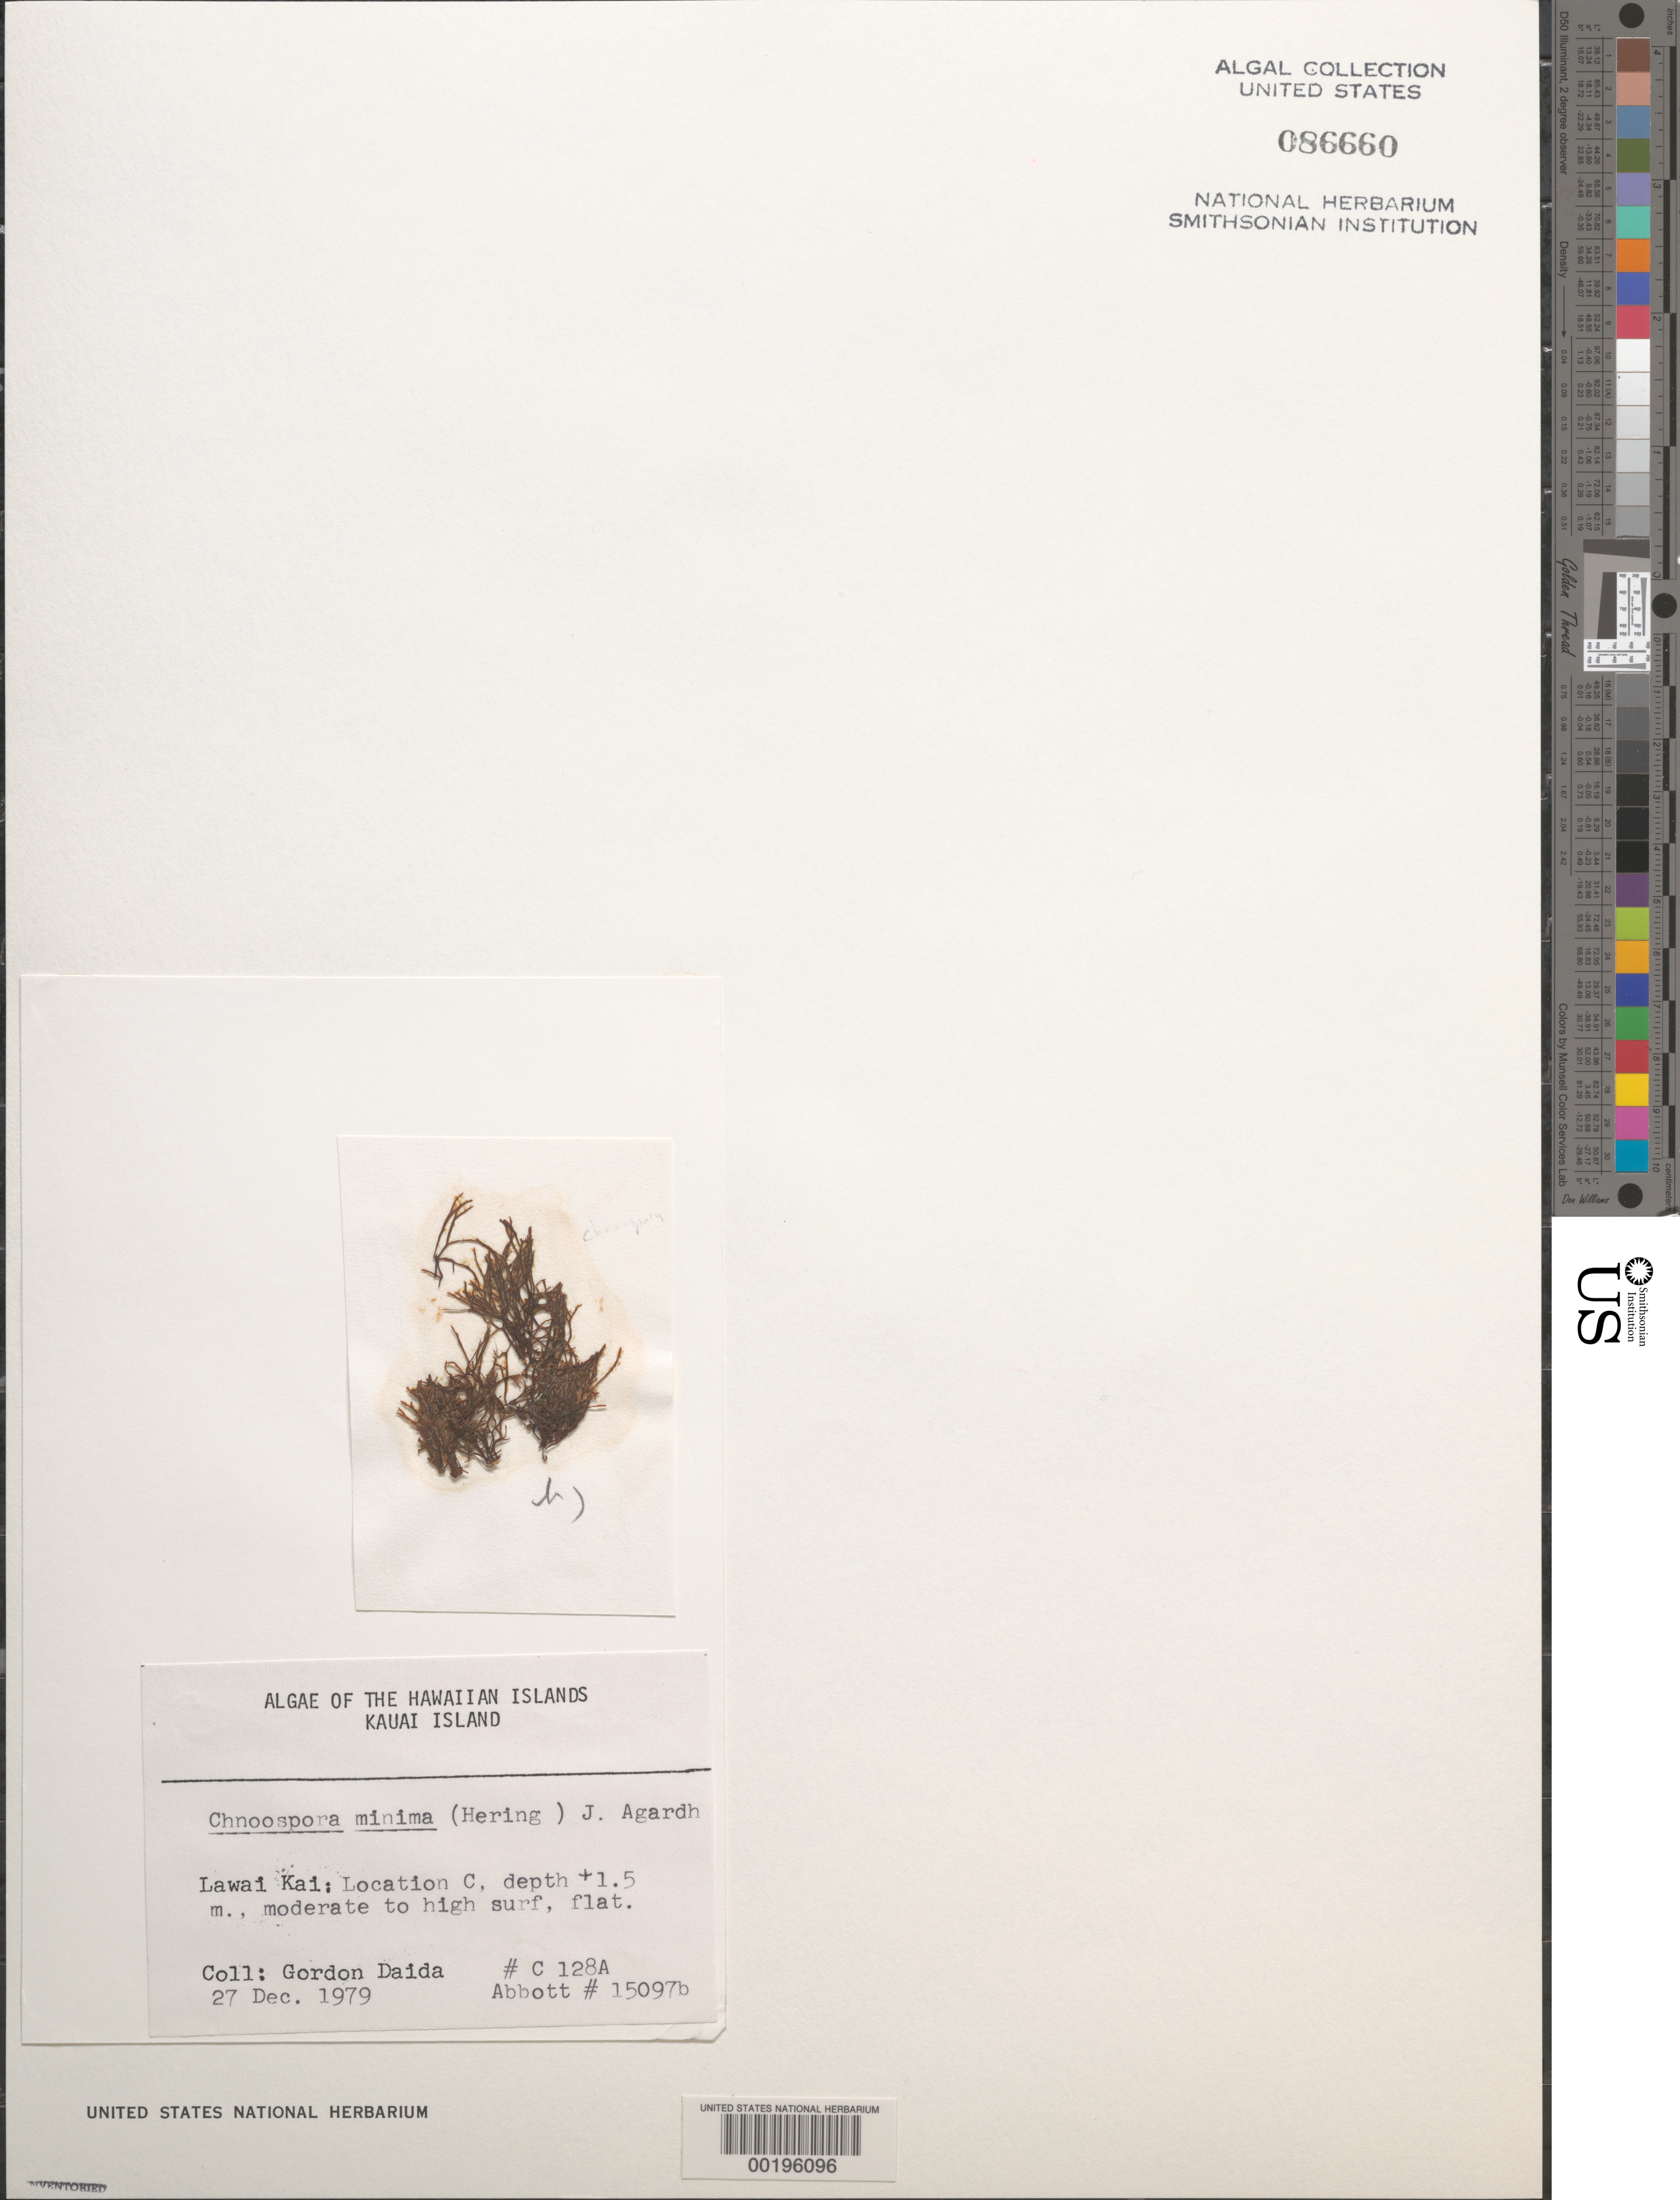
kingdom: Chromista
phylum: Ochrophyta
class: Phaeophyceae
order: Scytosiphonales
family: Scytosiphonaceae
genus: Chnoospora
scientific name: Chnoospora minima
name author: (Hering) Papenf.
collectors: G. Daida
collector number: C128a & IAA 15097B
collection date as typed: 27 Dec 1979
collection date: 1979-12-27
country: United States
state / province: Hawaii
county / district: Kauai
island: Kaua'i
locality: Lawai Kai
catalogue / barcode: US 86660